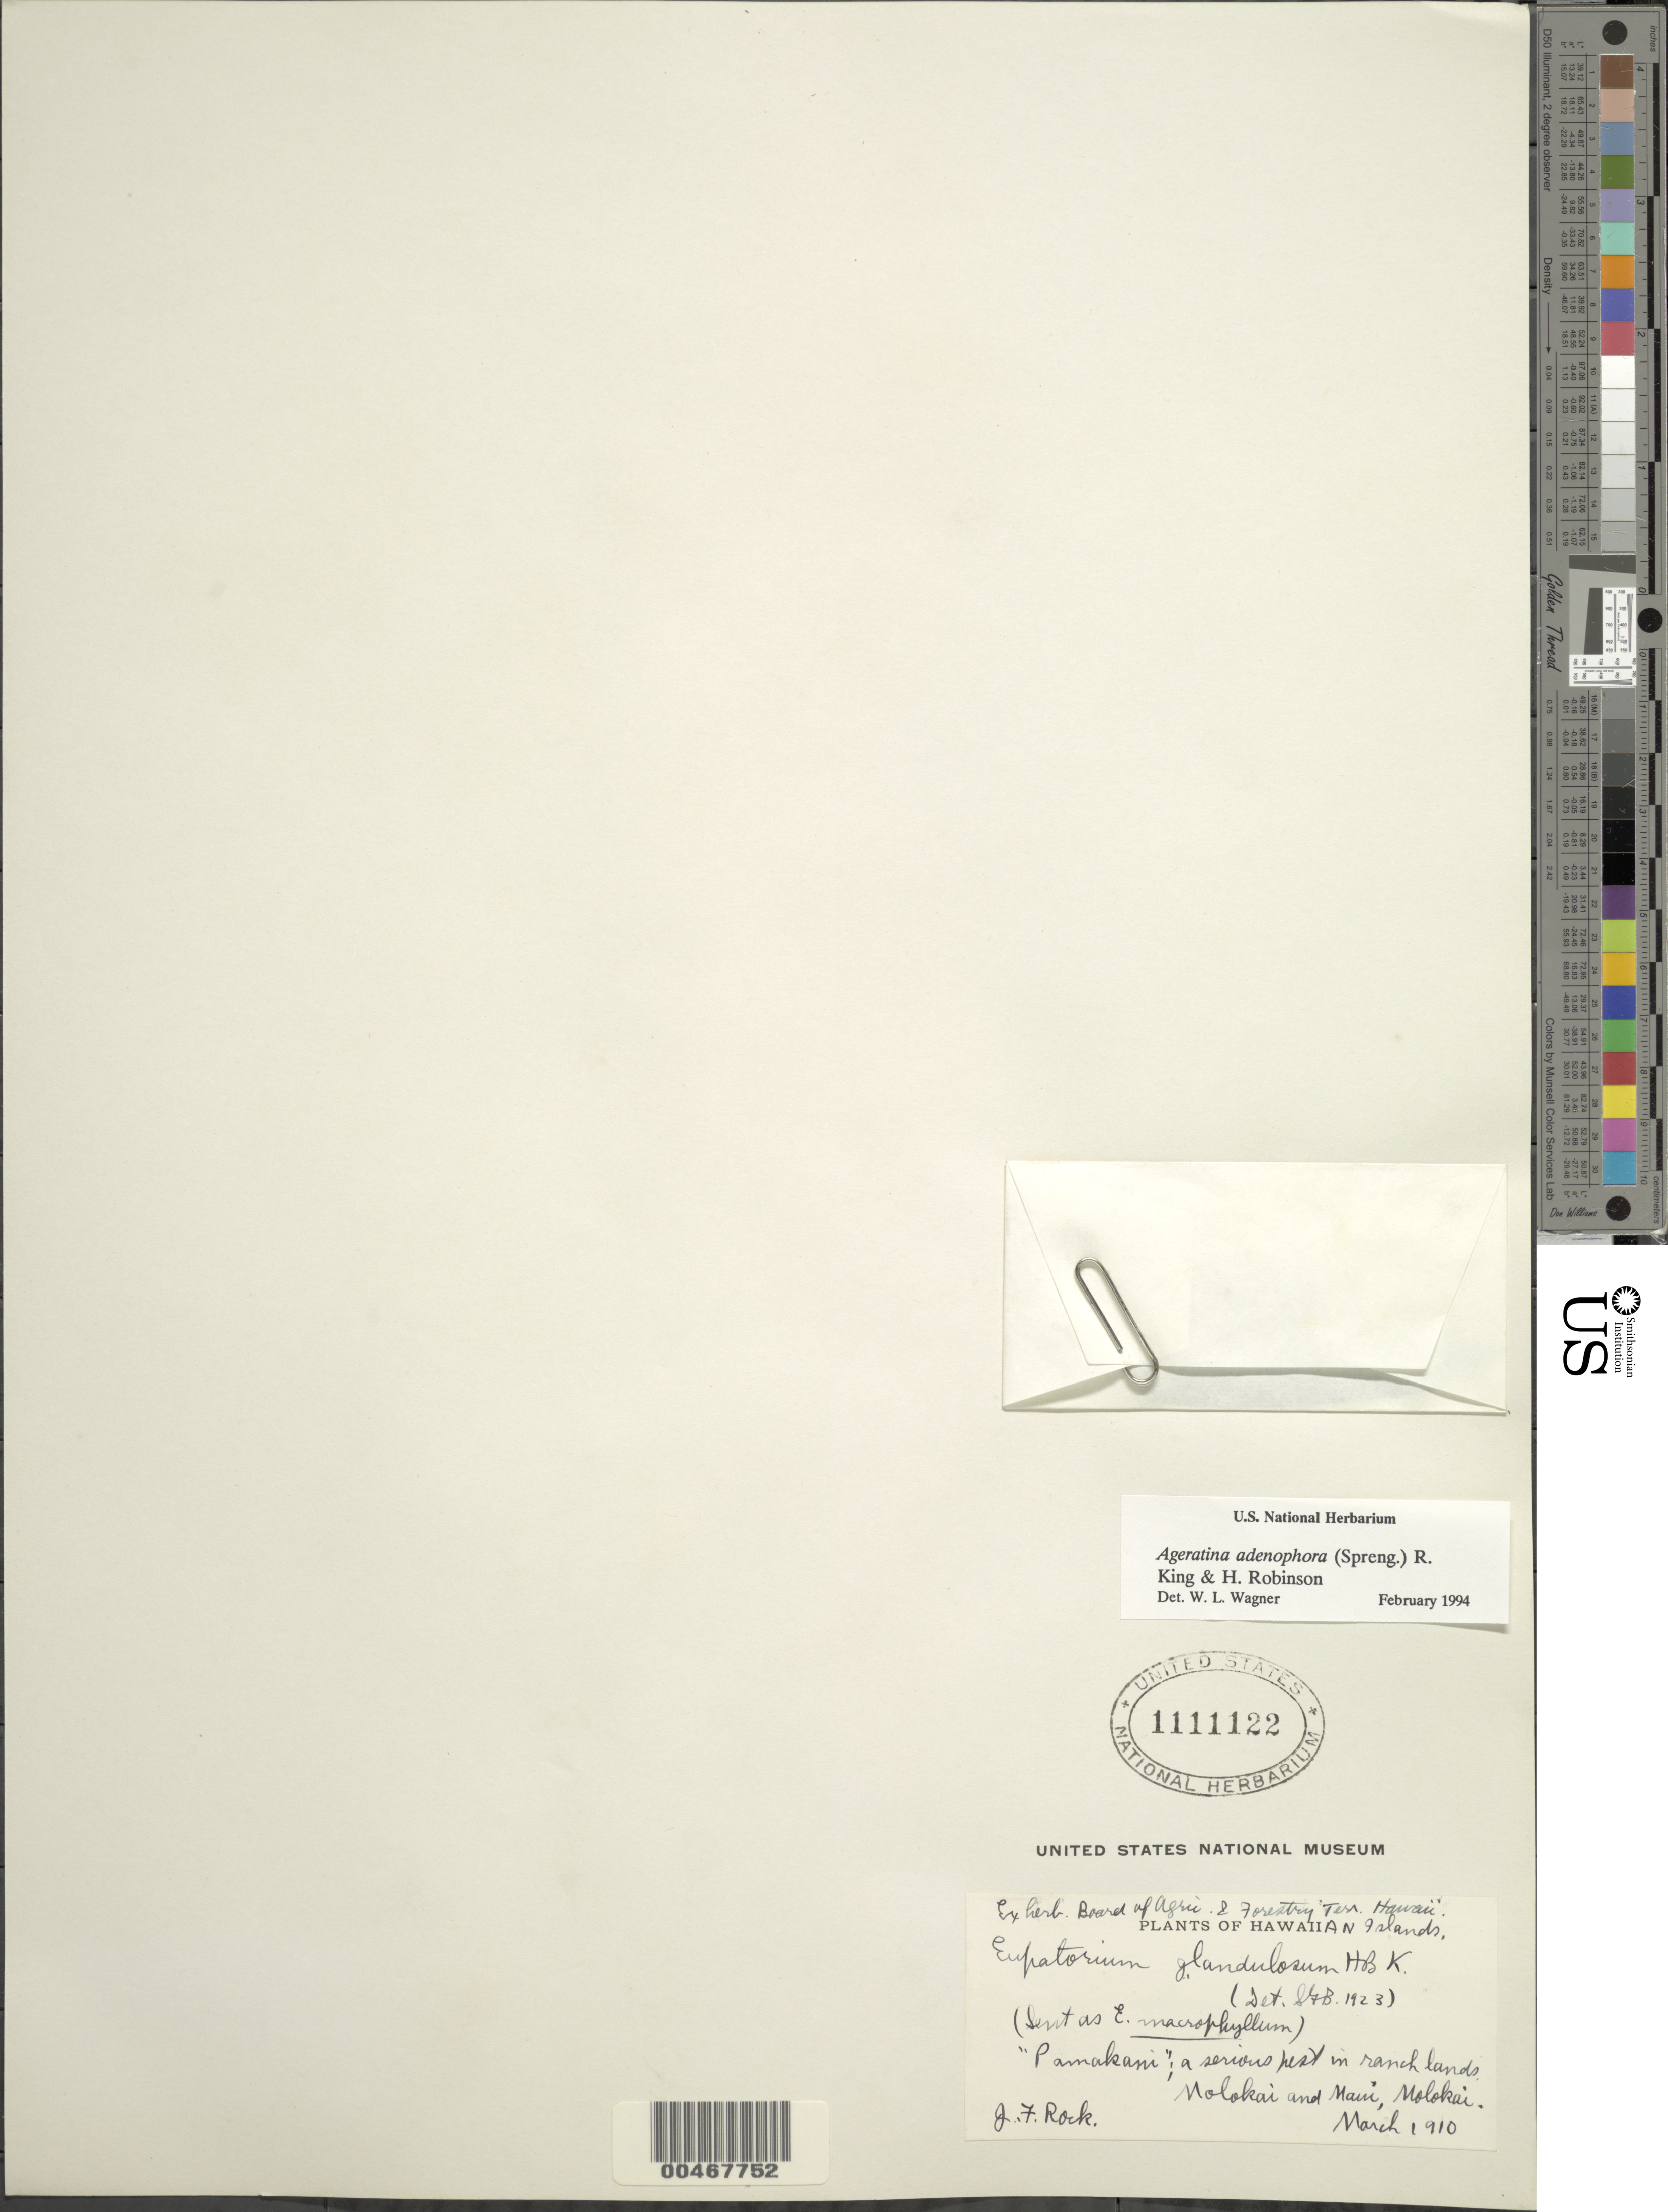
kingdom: Plantae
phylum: Tracheophyta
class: Magnoliopsida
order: Asterales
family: Asteraceae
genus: Ageratina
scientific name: Ageratina adenophora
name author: (Spreng.) R.M. King & H. Rob.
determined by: Wagner, W. L., (BOT), Smithsonian Institution - National Museum of Natural History (UNITED STATES)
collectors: J. F. Rock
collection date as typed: Mar 1910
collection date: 1910-03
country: United States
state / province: Hawaii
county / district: Maui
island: Moloka'i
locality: a serious pest in ranch lands Molokai and Maui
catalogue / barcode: US 1111122